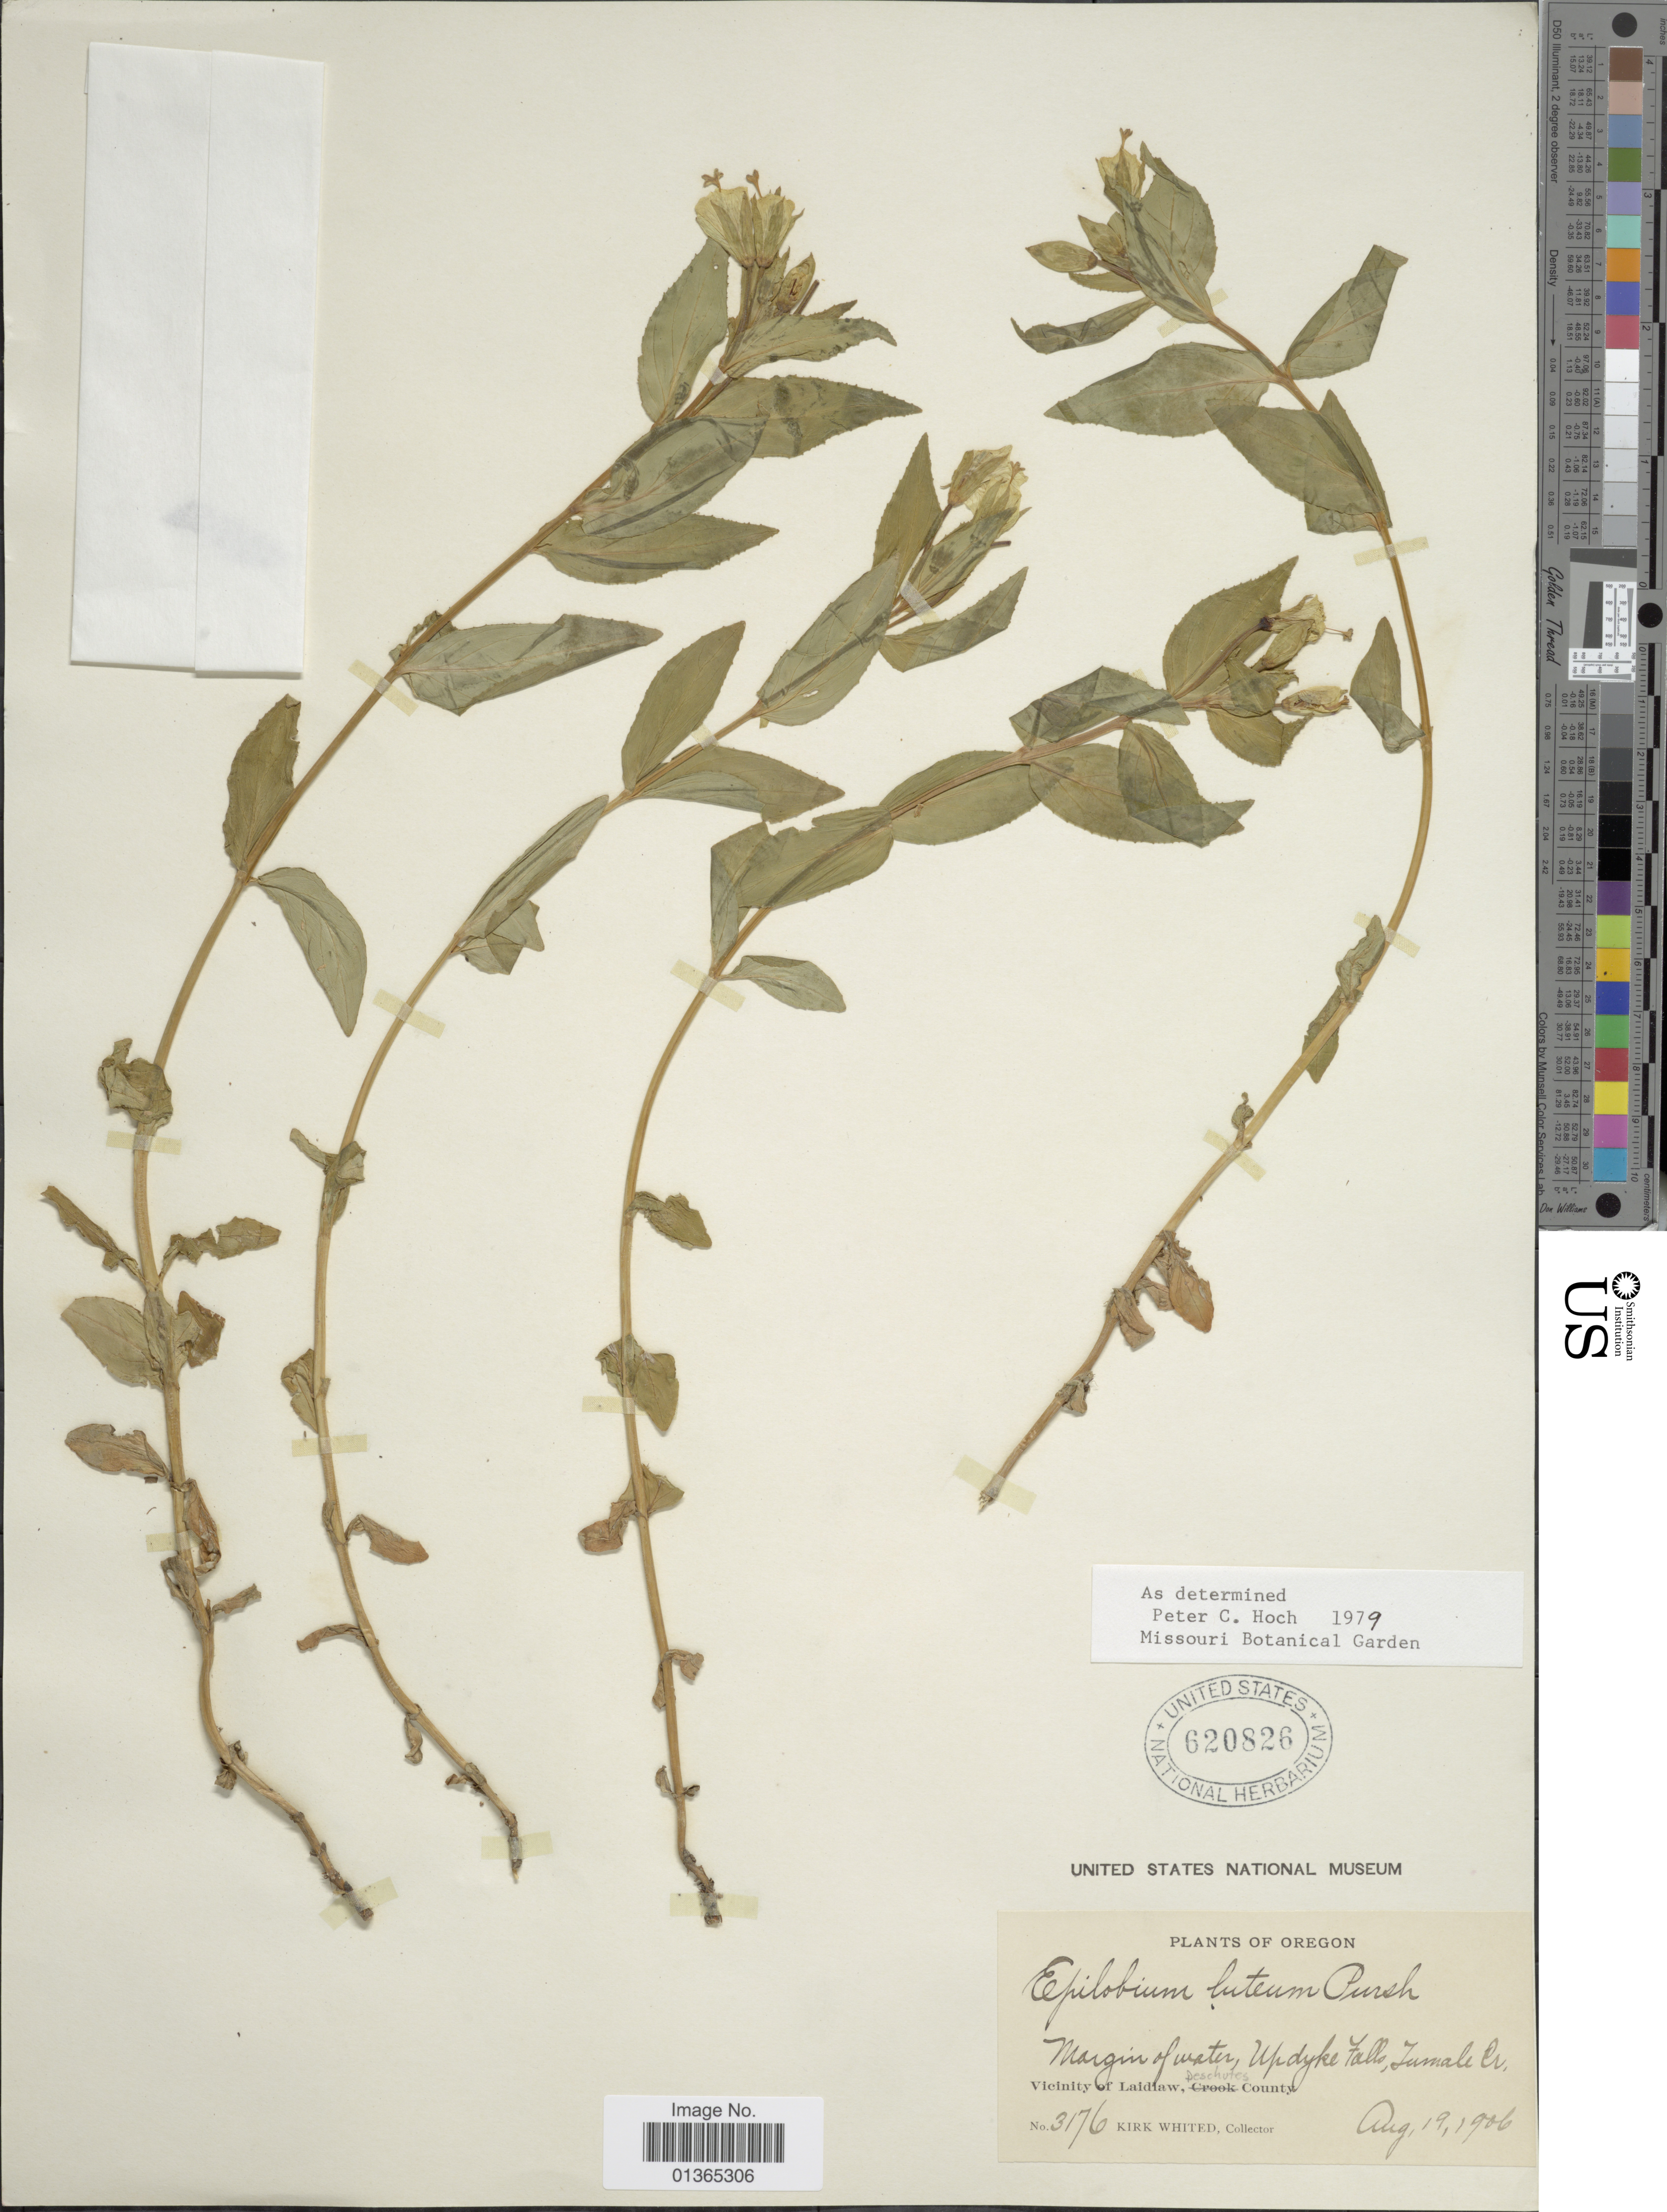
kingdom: Plantae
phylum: Tracheophyta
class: Magnoliopsida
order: Myrtales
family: Onagraceae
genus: Epilobium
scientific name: Epilobium luteum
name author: Pursh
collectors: K. Whited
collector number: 3176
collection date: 1906-08-19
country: United States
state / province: Oregon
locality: Margin of water, Updyke Falls, Tumale Cr. Vicinity of Laidlaw, Deschutes County.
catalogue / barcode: US 620826